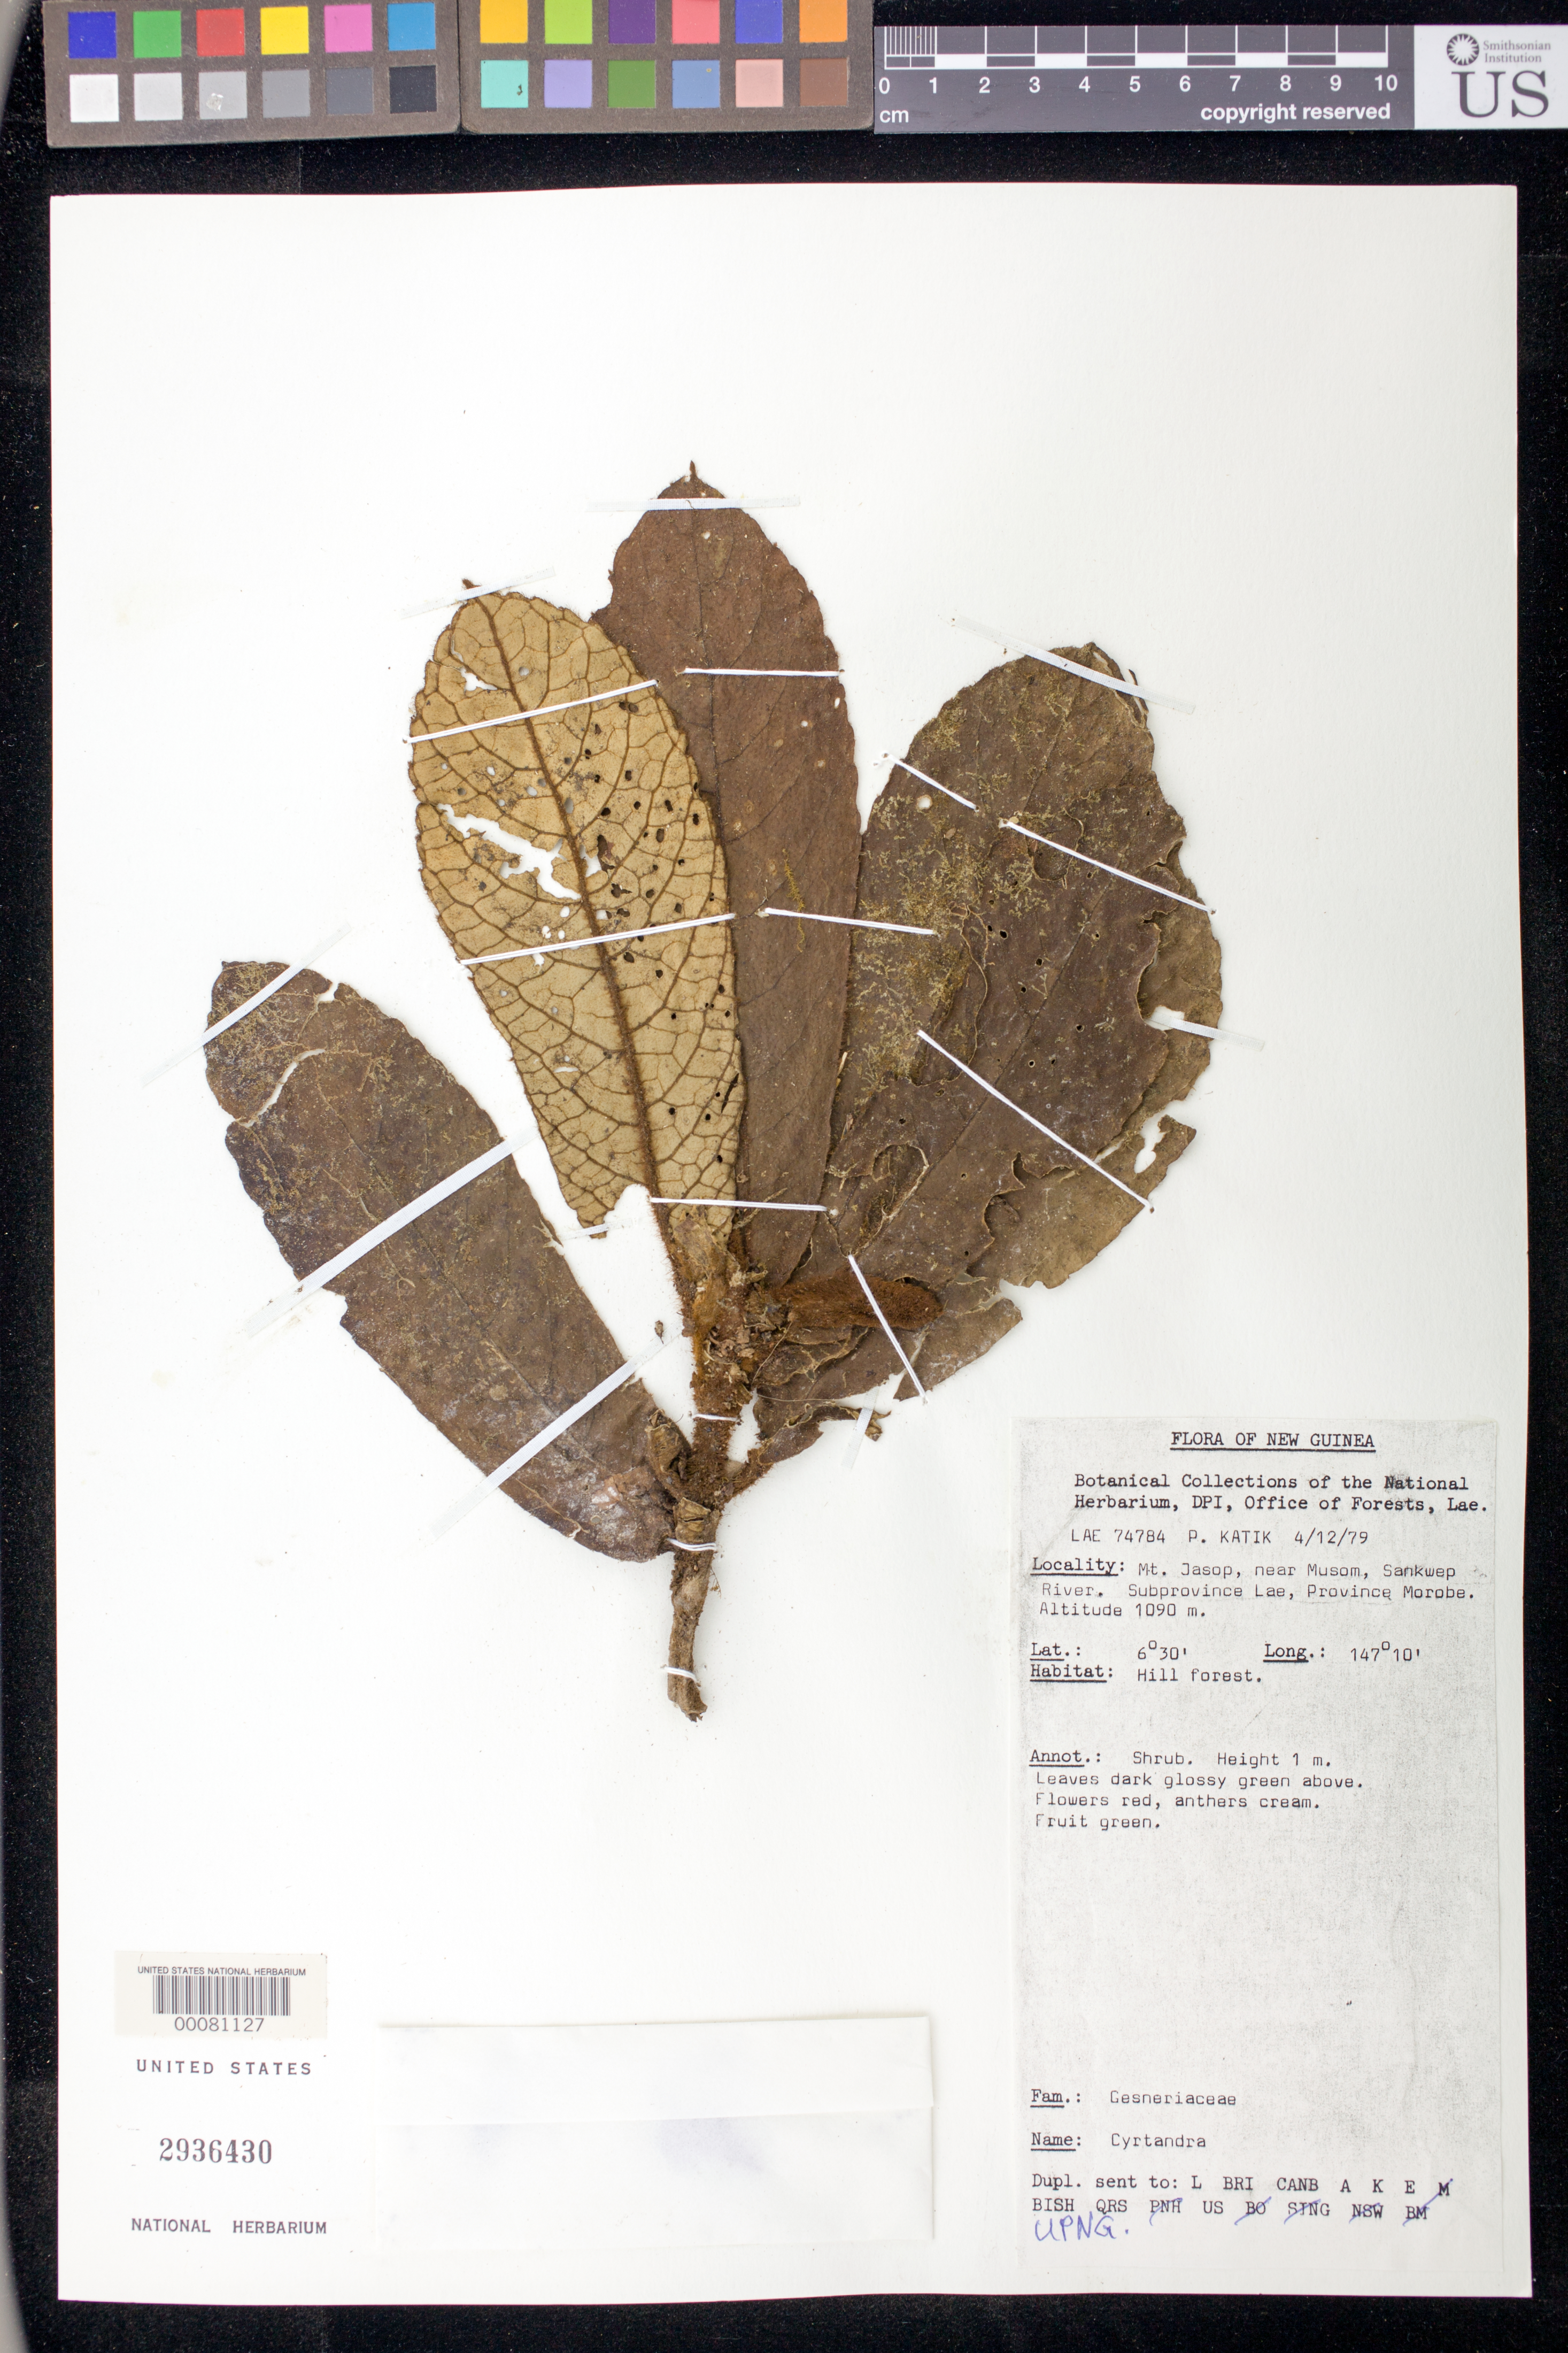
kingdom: Plantae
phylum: Tracheophyta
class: Magnoliopsida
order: Lamiales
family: Gesneriaceae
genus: Cyrtandra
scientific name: Cyrtandra sp.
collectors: P. Katik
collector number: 74784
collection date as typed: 04 Dec 1979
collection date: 1979-12-04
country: Papua New Guinea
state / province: Morobe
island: New Guinea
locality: Mt jasop, near musom, sankwep river, subprovince lae, province morobe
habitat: Hill forest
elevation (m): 1090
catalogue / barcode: US 2936430